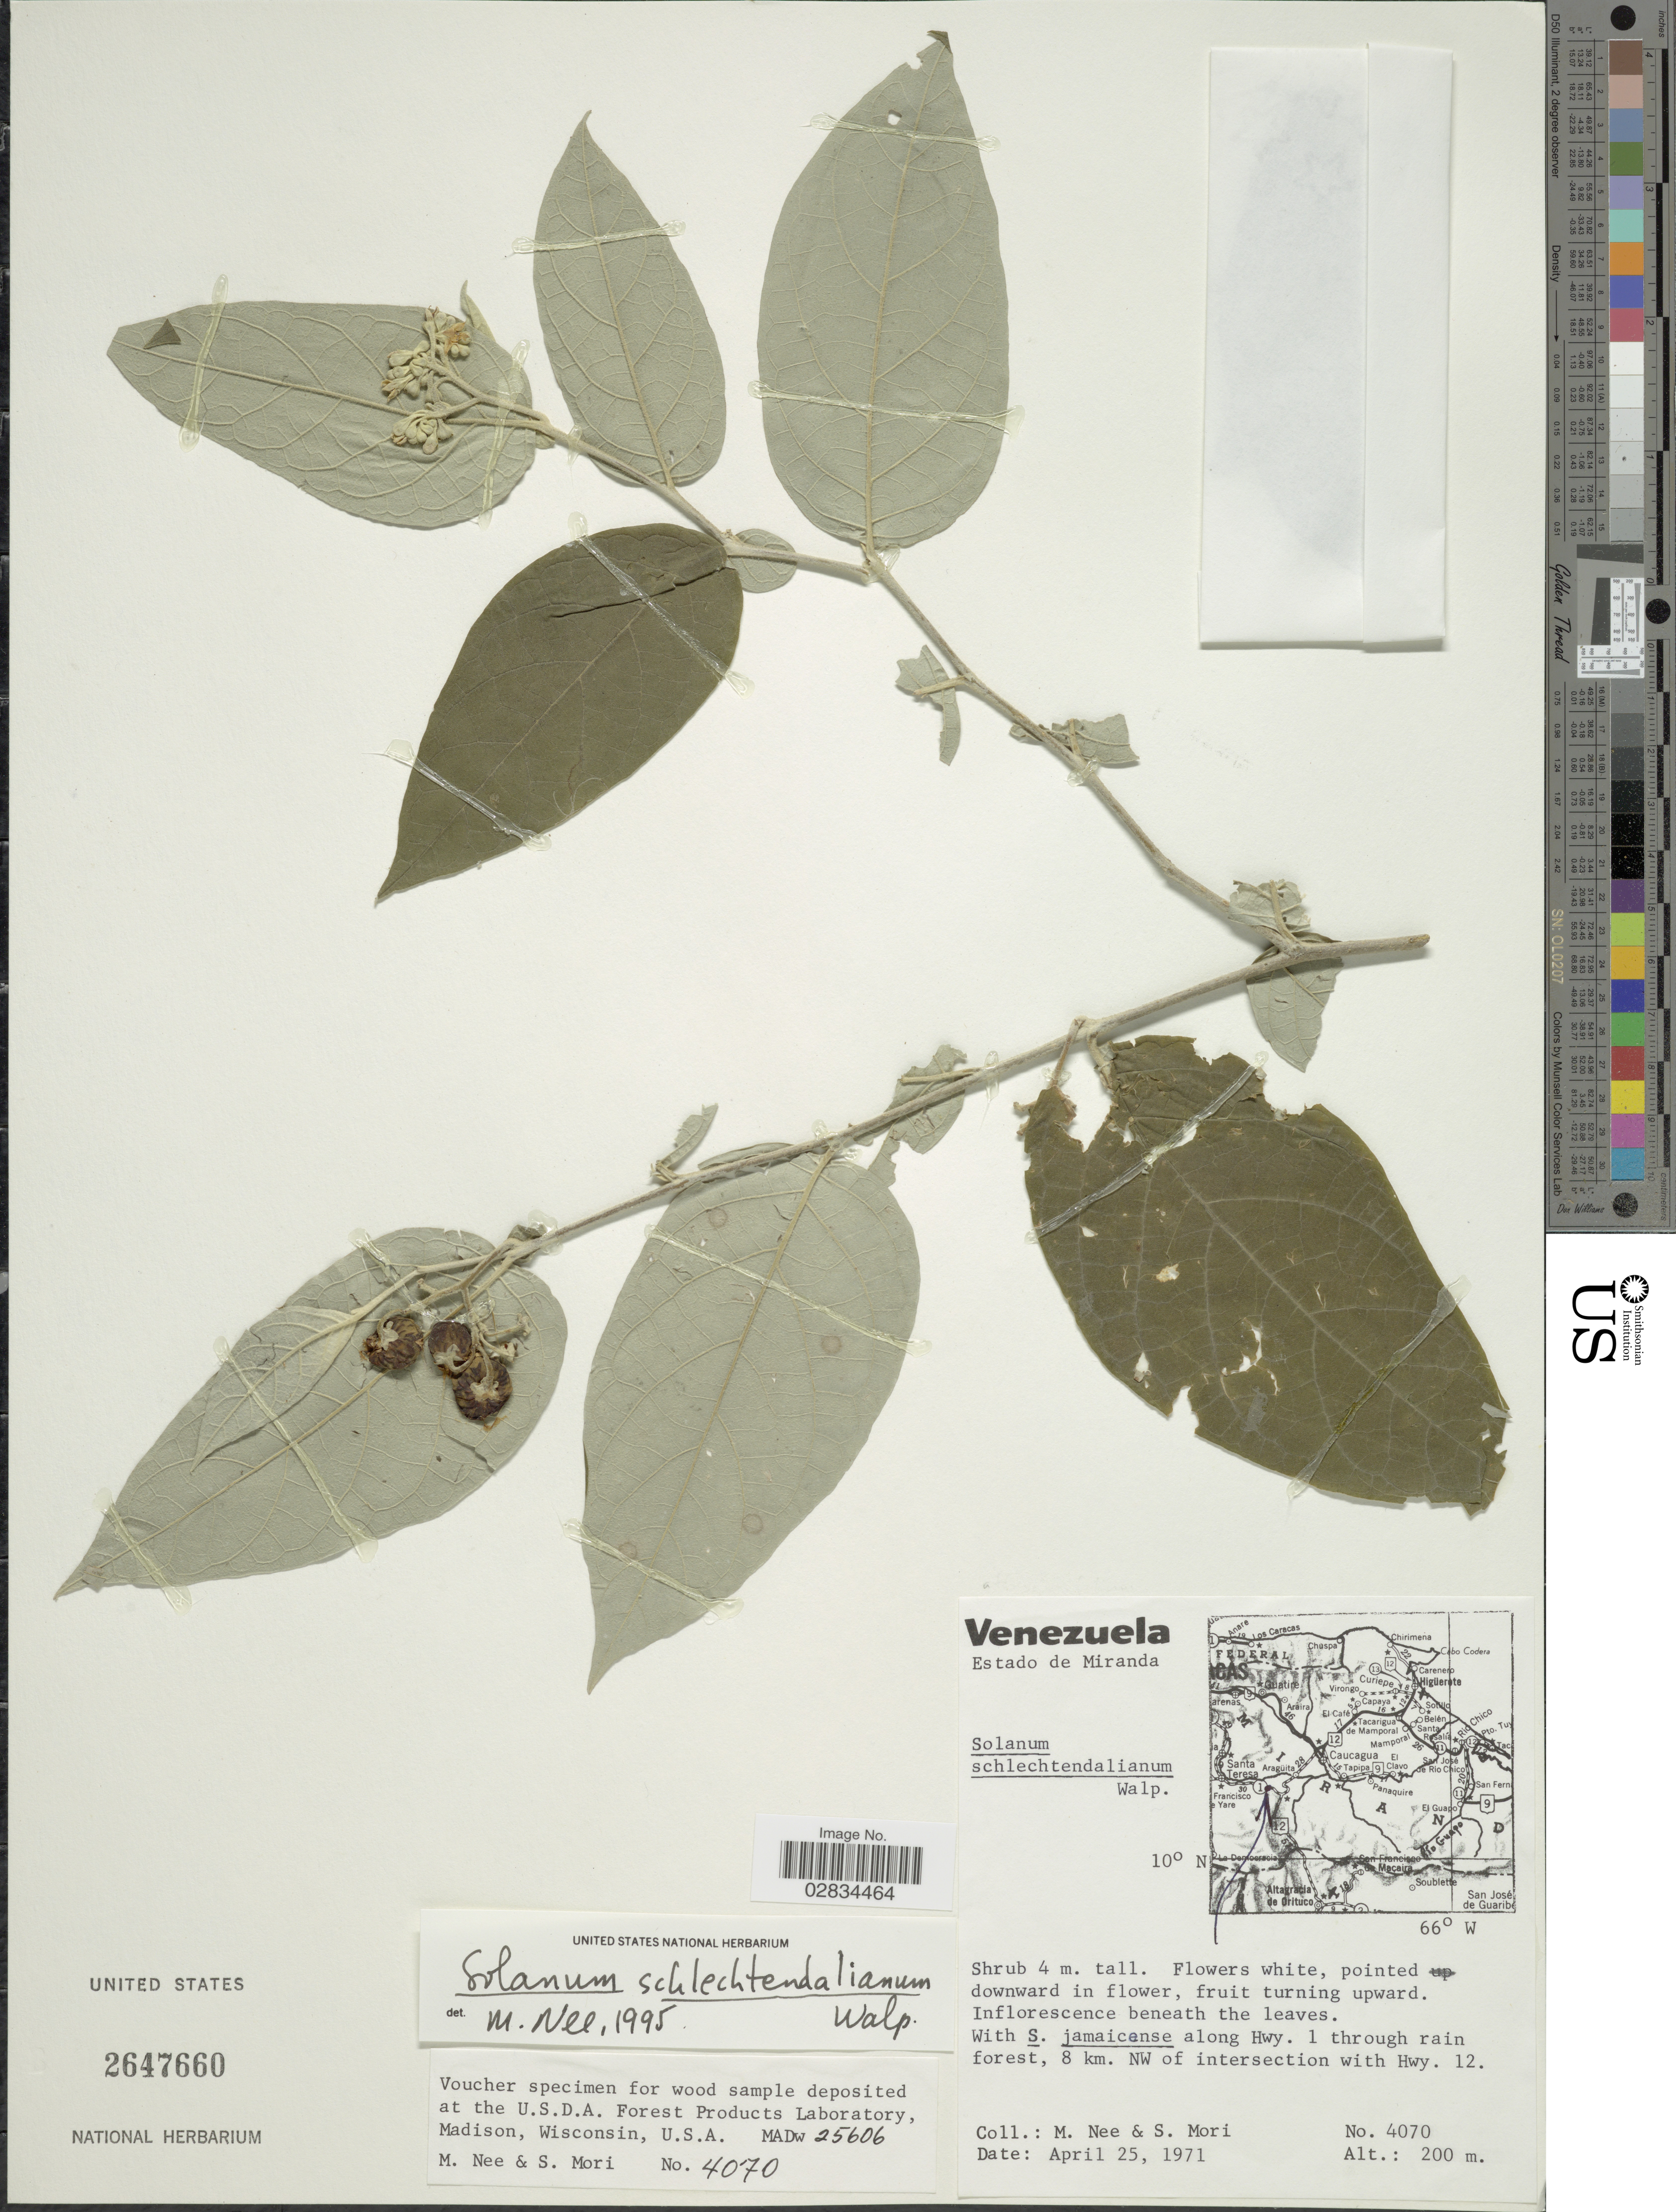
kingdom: Plantae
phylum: Tracheophyta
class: Magnoliopsida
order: Solanales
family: Solanaceae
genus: Solanum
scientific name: Solanum schlechtendalianum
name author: Walp.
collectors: M. Nee & S. Mori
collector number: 4070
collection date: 1971-04-25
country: Venezuela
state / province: Miranda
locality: Estado de Miranda. With S. jamaicanse along Hwy. 1 through rain forest, 8 km. NW of intersection with Hwy. 12.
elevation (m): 200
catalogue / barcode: US 2647660